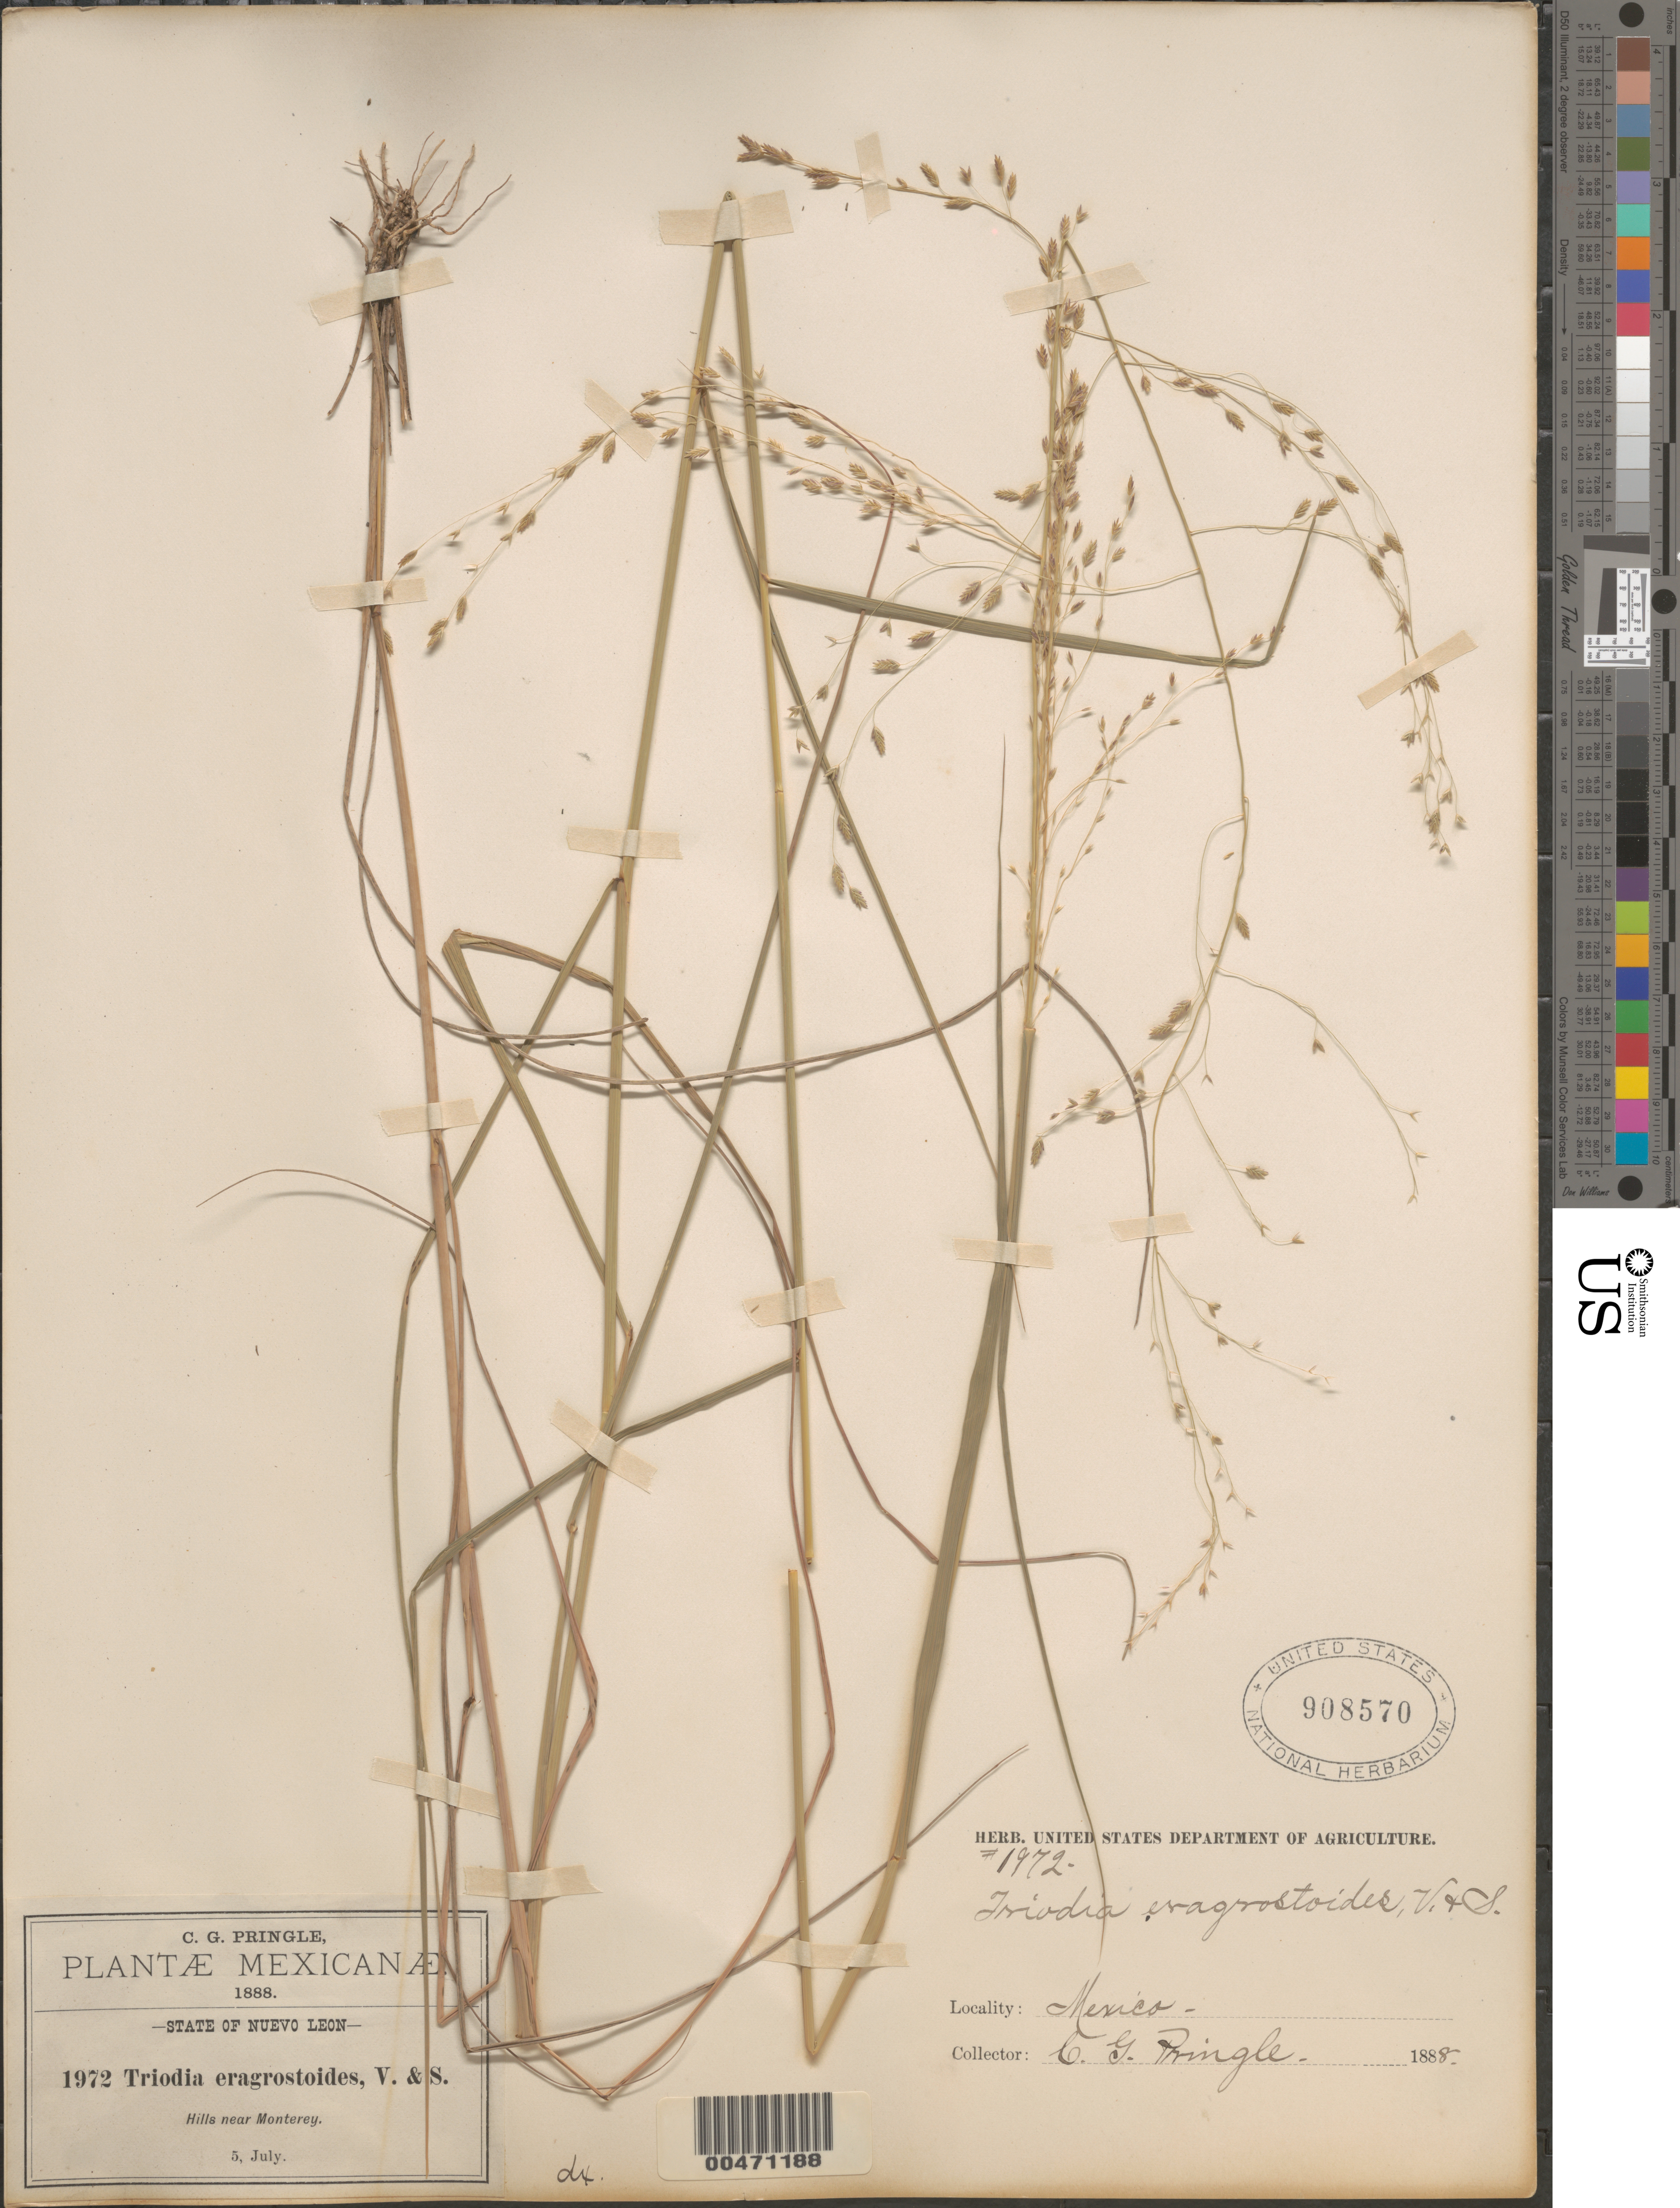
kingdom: Plantae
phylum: Tracheophyta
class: Liliopsida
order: Poales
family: Poaceae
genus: Tridens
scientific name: Tridens eragrostoides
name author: (Vasey & Scribn.) Nash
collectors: C. G. Pringle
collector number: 1972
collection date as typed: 5 Jul 1888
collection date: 1888-07-05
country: Mexico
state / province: Nuevo León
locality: Near Monterrey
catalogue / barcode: US 908570